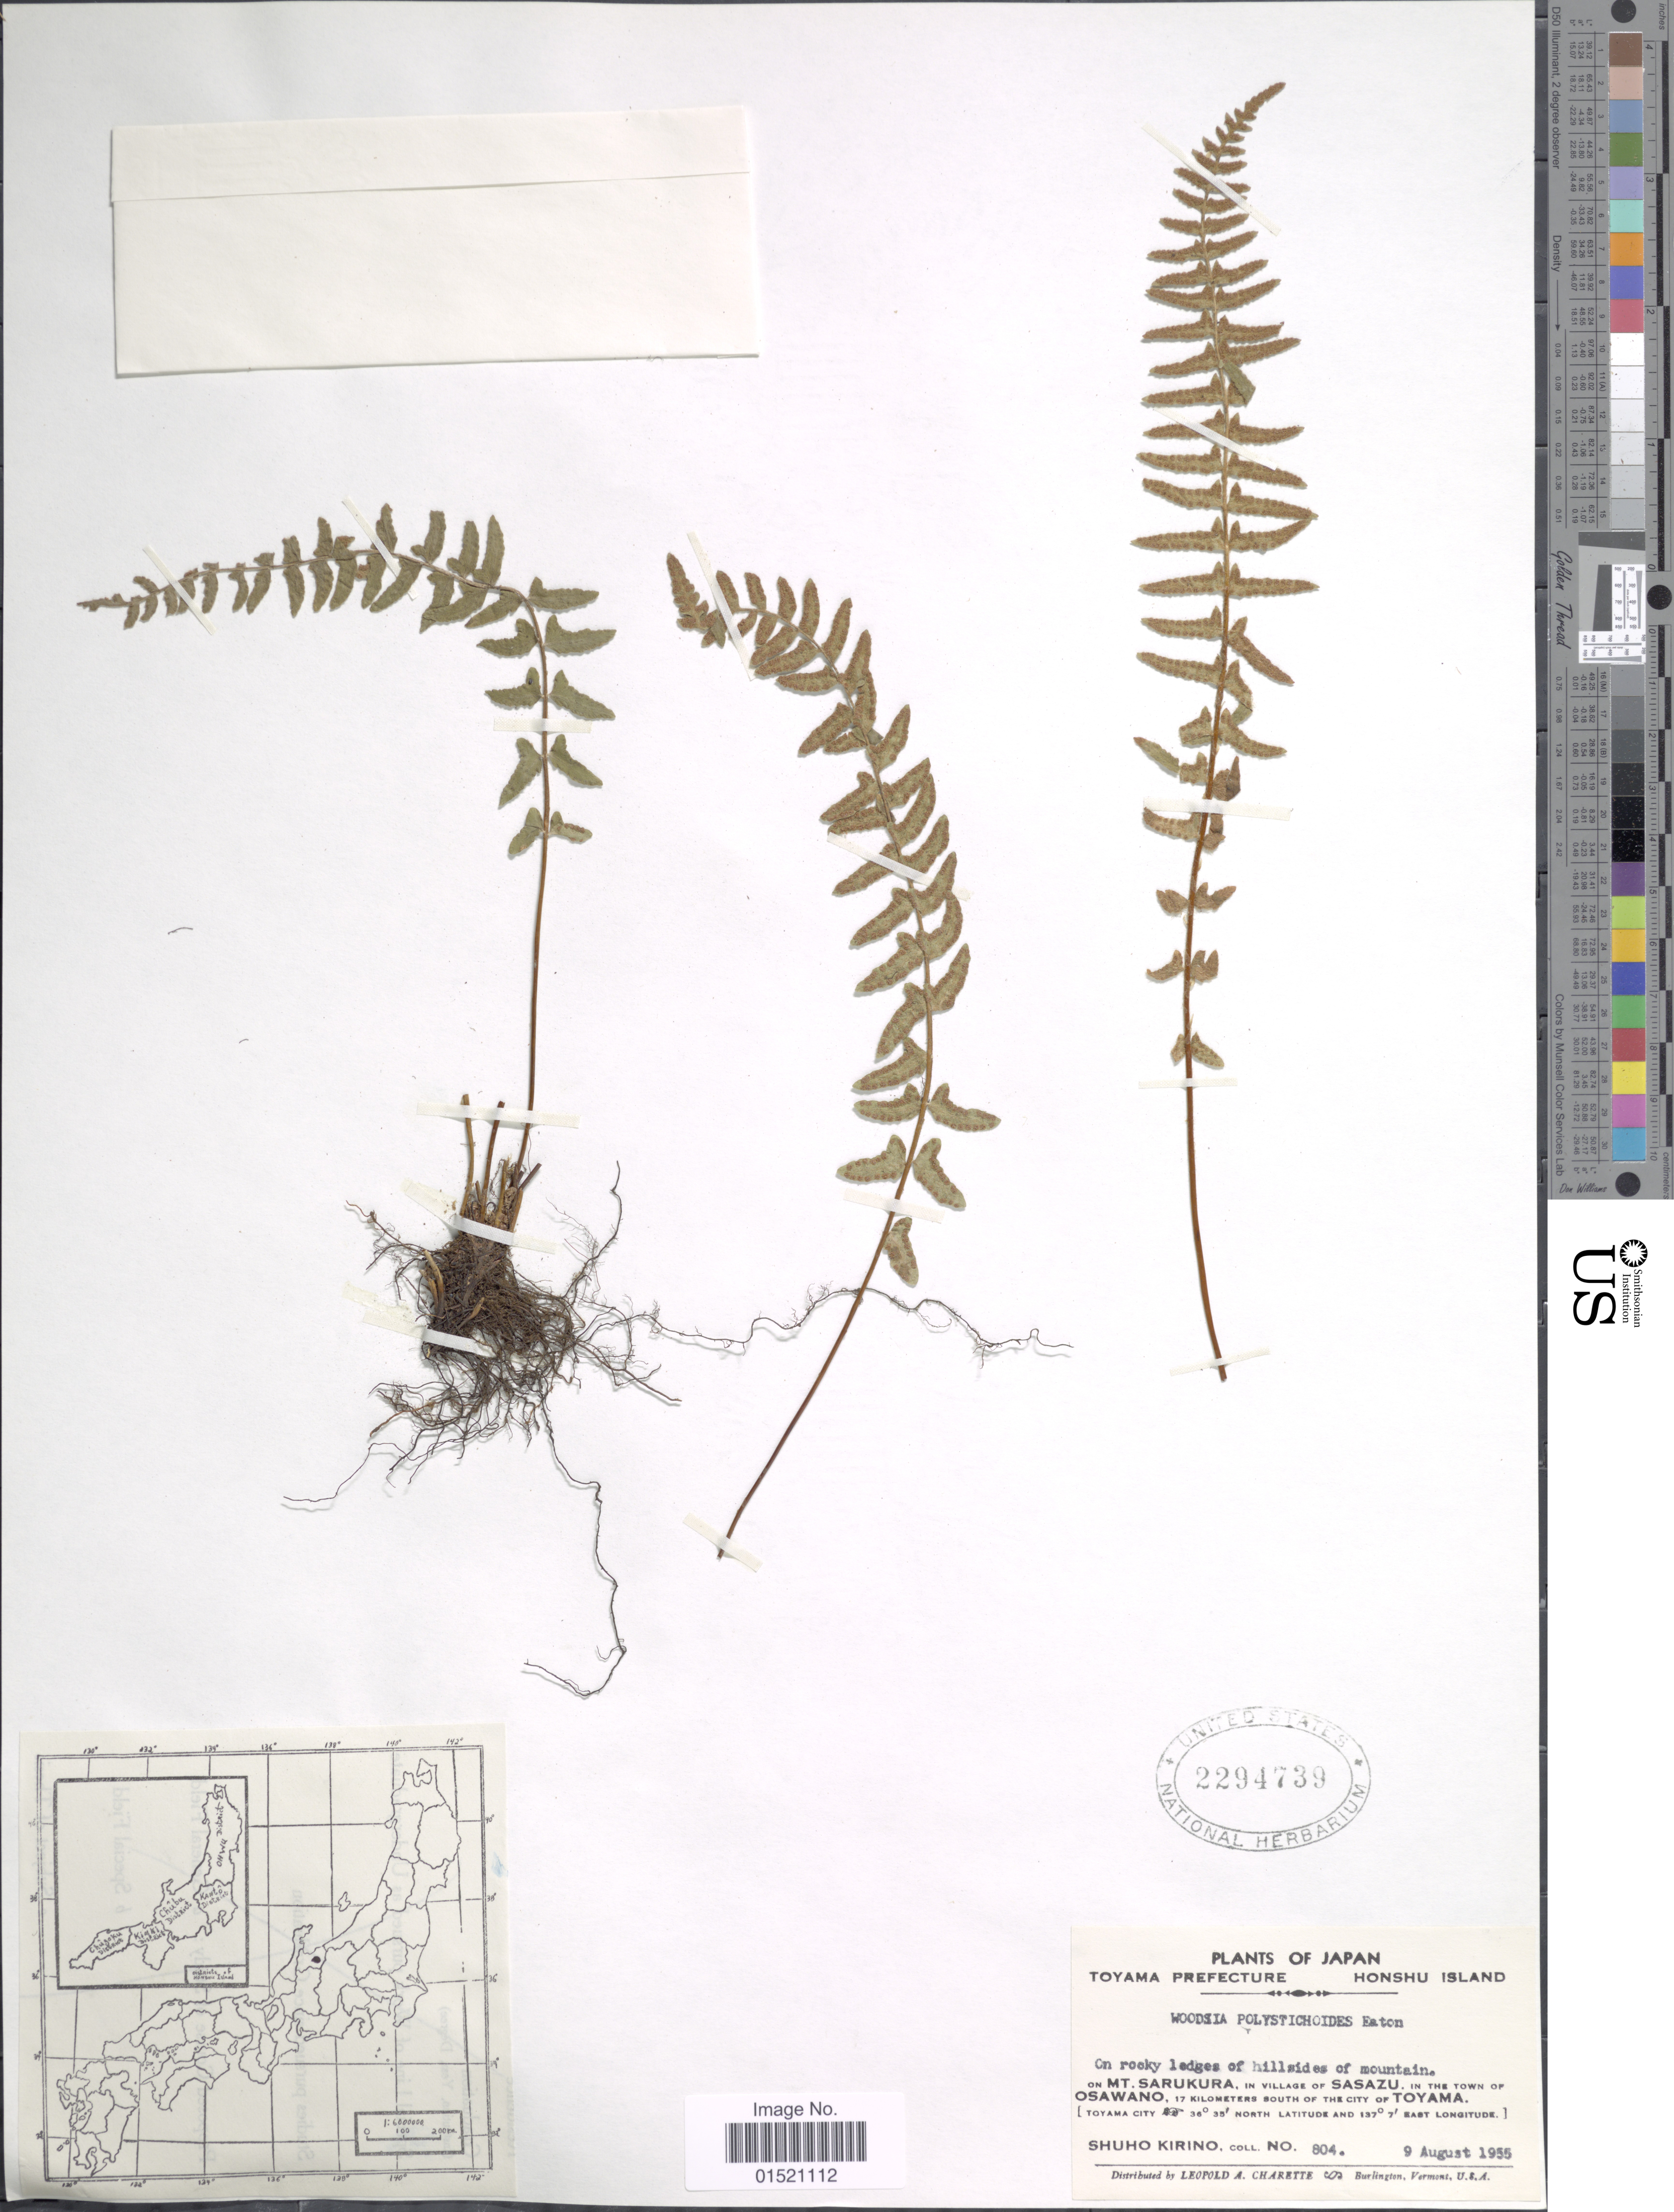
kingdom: Plantae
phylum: Tracheophyta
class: Polypodiopsida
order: Polypodiales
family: Woodsiaceae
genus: Woodsia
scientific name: Woodsia polystichoides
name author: D.C. Eaton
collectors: S. Kirino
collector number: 804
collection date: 1955-08-09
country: Japan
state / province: Toyama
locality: Toyama Prefecture, Honshu Island, On rocky ledges of hillsides of mountain. on Mt Sarukura, in village of Sasazu, in the town of Osawano, 17 kilometers south of the city of Toyama [Toyama City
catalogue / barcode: US 2294739